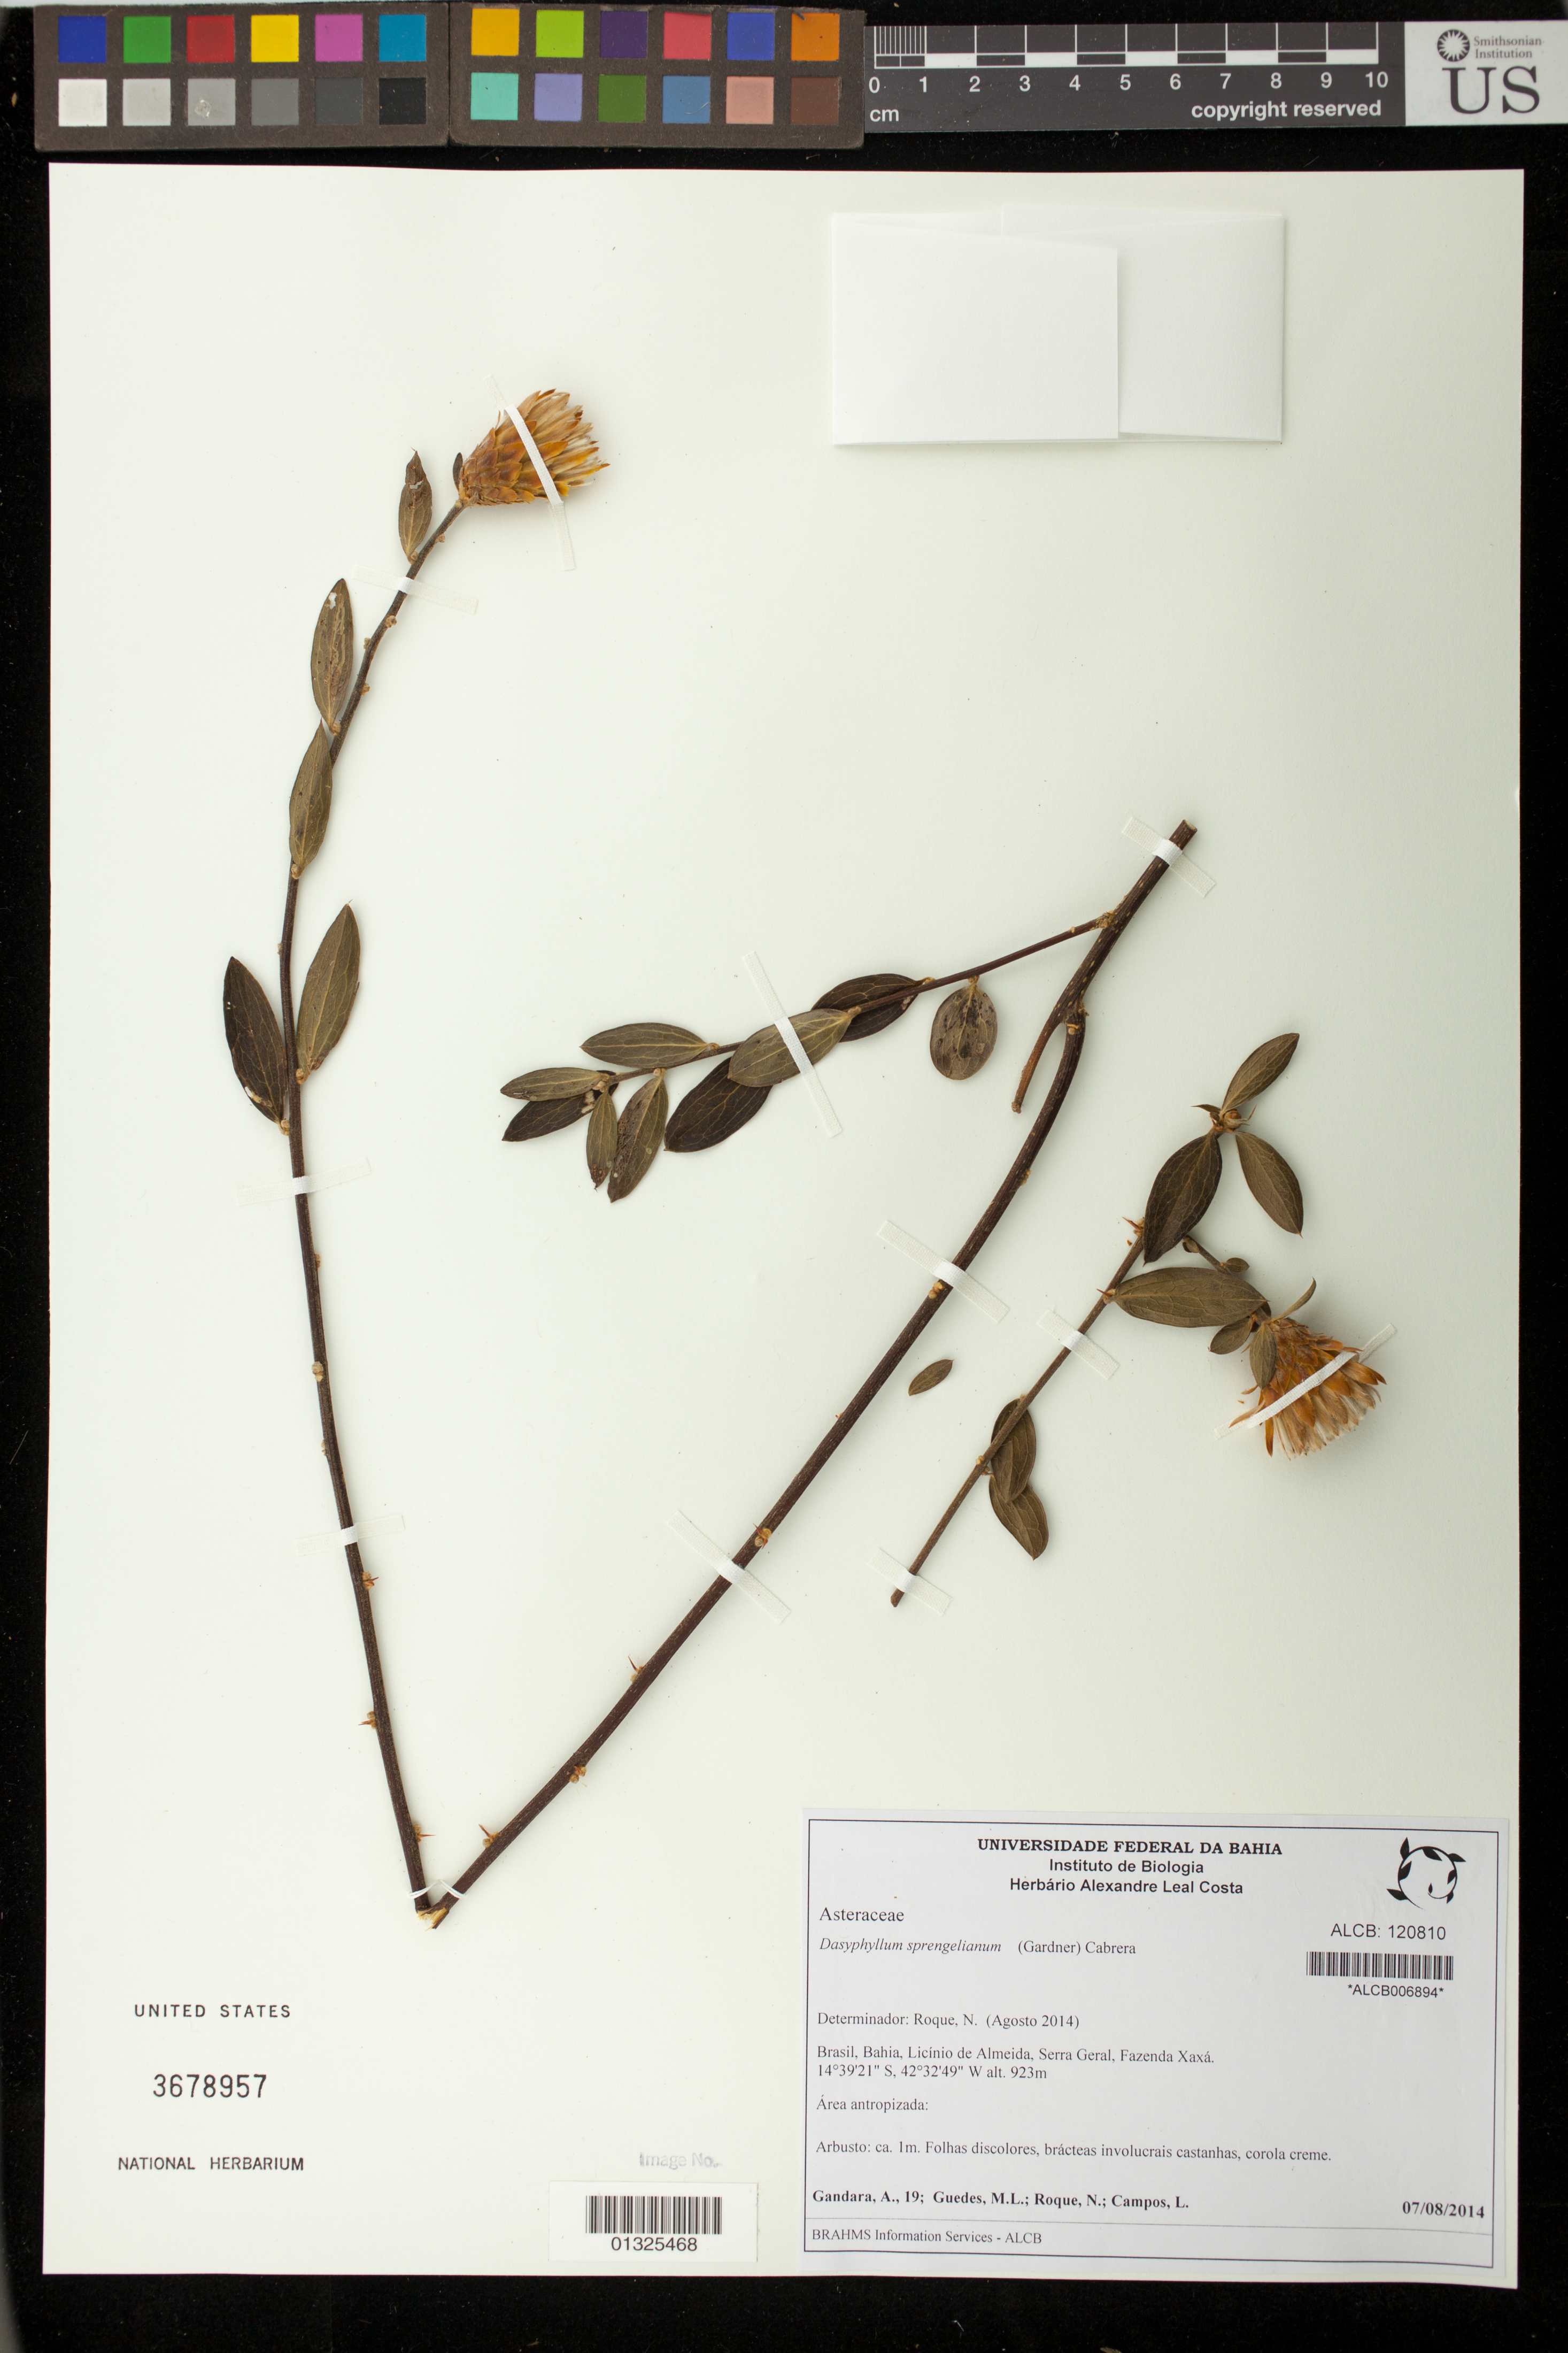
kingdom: Plantae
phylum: Tracheophyta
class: Magnoliopsida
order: Asterales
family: Asteraceae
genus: Dasyphyllum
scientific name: Dasyphyllum sprengelianum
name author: (Gardner) Cabrera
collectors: A. Gándara, M. L. Guedes, N. Roque & L. Campos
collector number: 19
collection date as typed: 7 August 2014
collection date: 2014-08-07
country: Brazil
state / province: Bahia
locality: Licinio de Almeida, Serra Geral, Fazenda Xaxa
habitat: Area antropizada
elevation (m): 923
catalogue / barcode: US 3678957